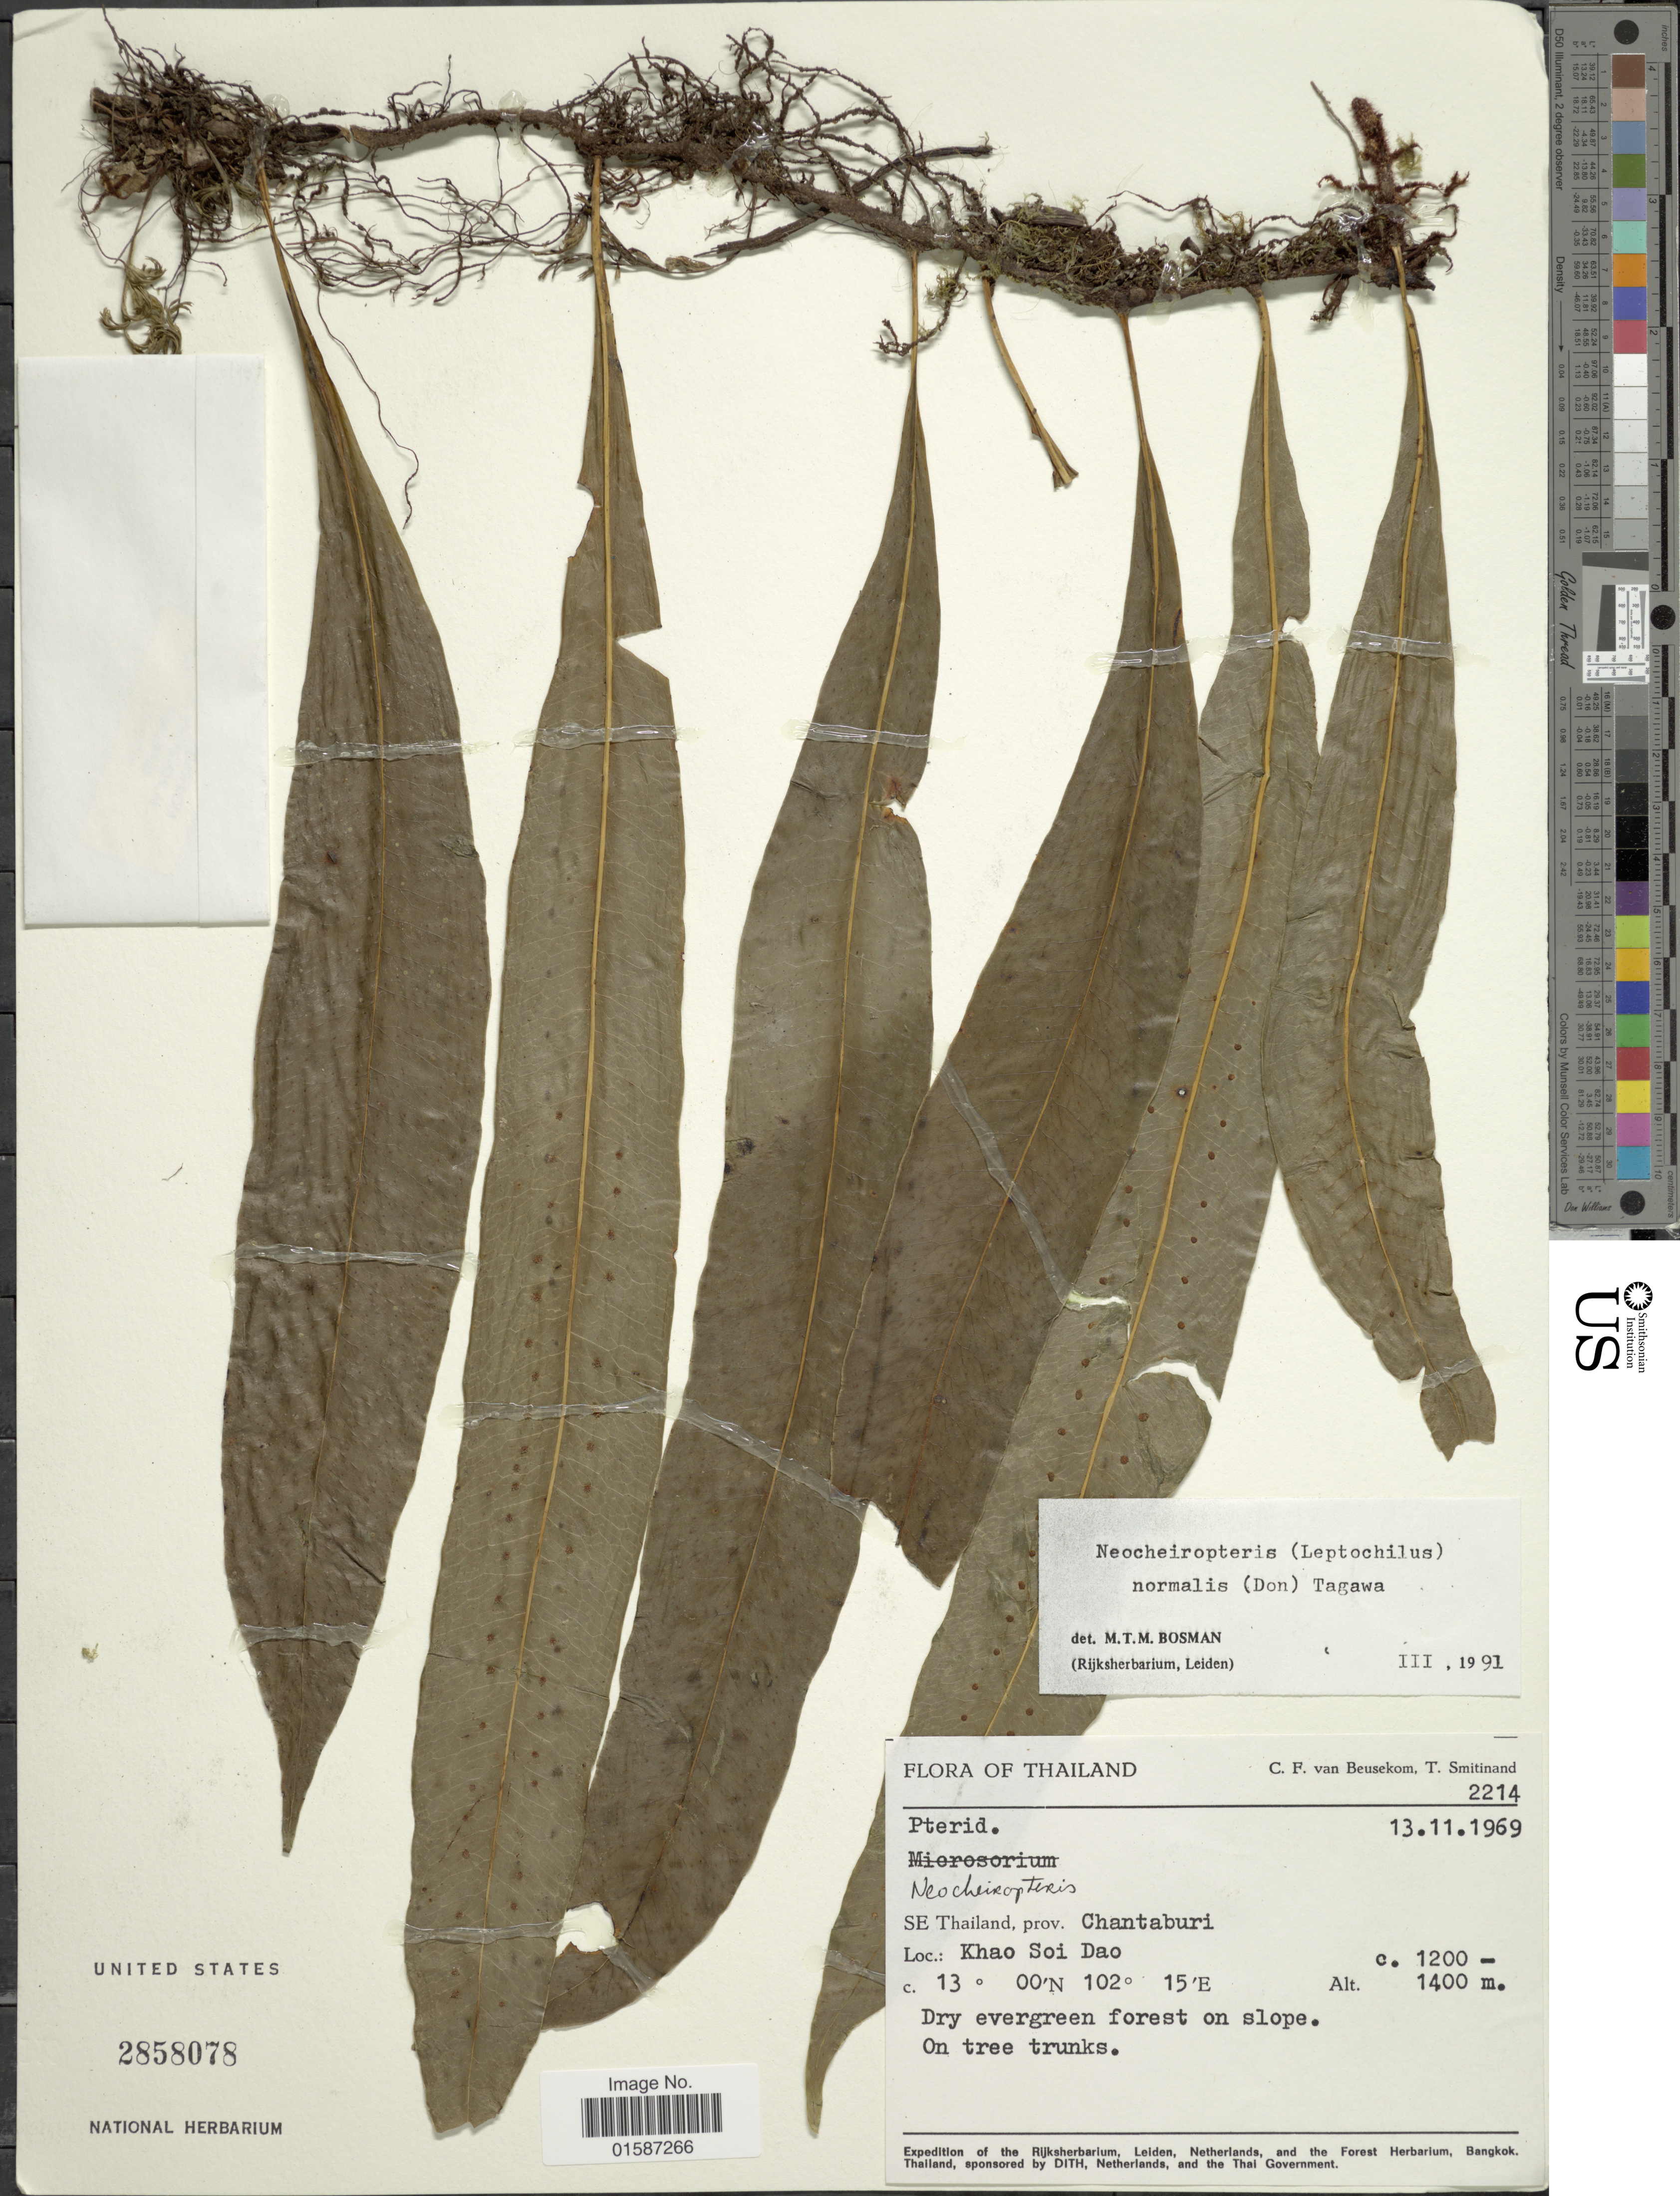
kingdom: Plantae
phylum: Tracheophyta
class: Polypodiopsida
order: Polypodiales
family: Polypodiaceae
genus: Tricholepidium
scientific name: Tricholepidium normale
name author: (D. Don) Ching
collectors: C. F. Beusekom & T. Smitinand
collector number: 2214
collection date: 1969-11-13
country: Thailand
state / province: Chanthaburi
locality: SE Thailand, prov. Chantaburi, Khao Soi Dao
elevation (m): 1200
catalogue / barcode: US 2858078